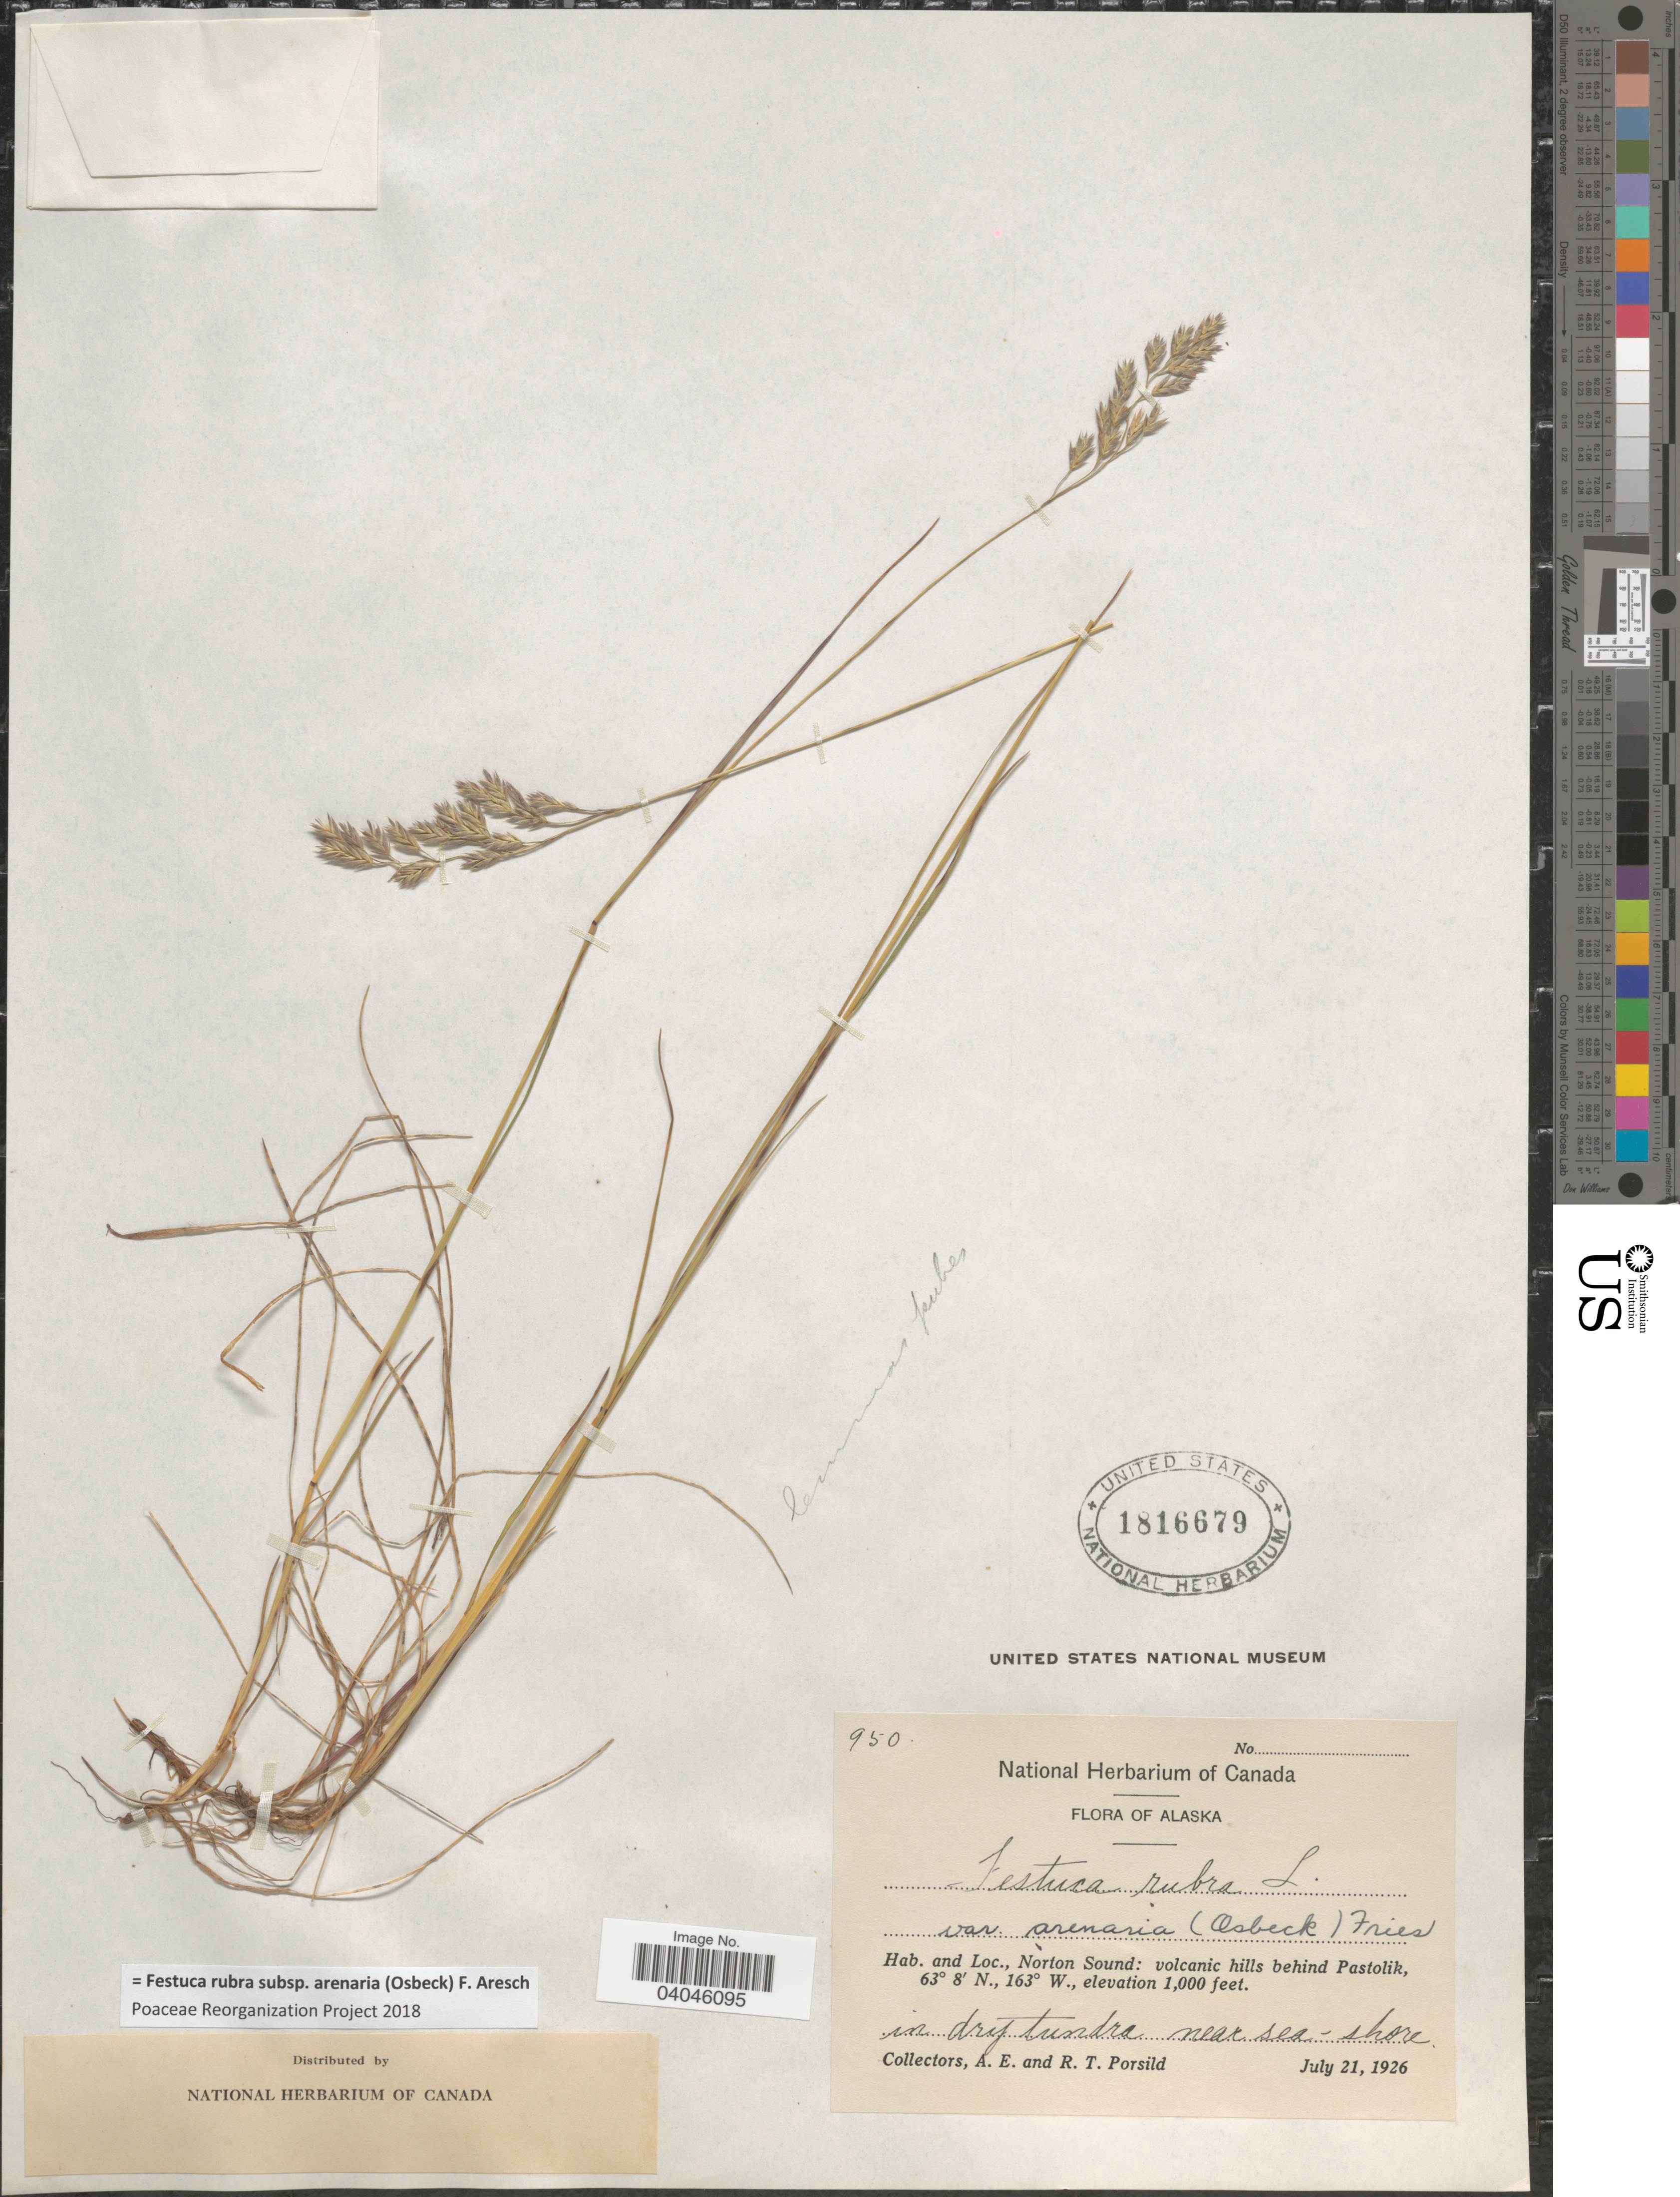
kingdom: Plantae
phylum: Tracheophyta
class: Liliopsida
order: Poales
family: Poaceae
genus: Festuca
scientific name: Festuca rubra subsp. arenaria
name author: (Osbeck) F. Aresch.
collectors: A. E. Porsild & R. T. Porsild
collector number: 950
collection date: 1926-07-21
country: United States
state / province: Alaska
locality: Norton Sound: volcanic hills behind Pastolik. In dry tundra near sea-shore.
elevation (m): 305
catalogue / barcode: US 1816679